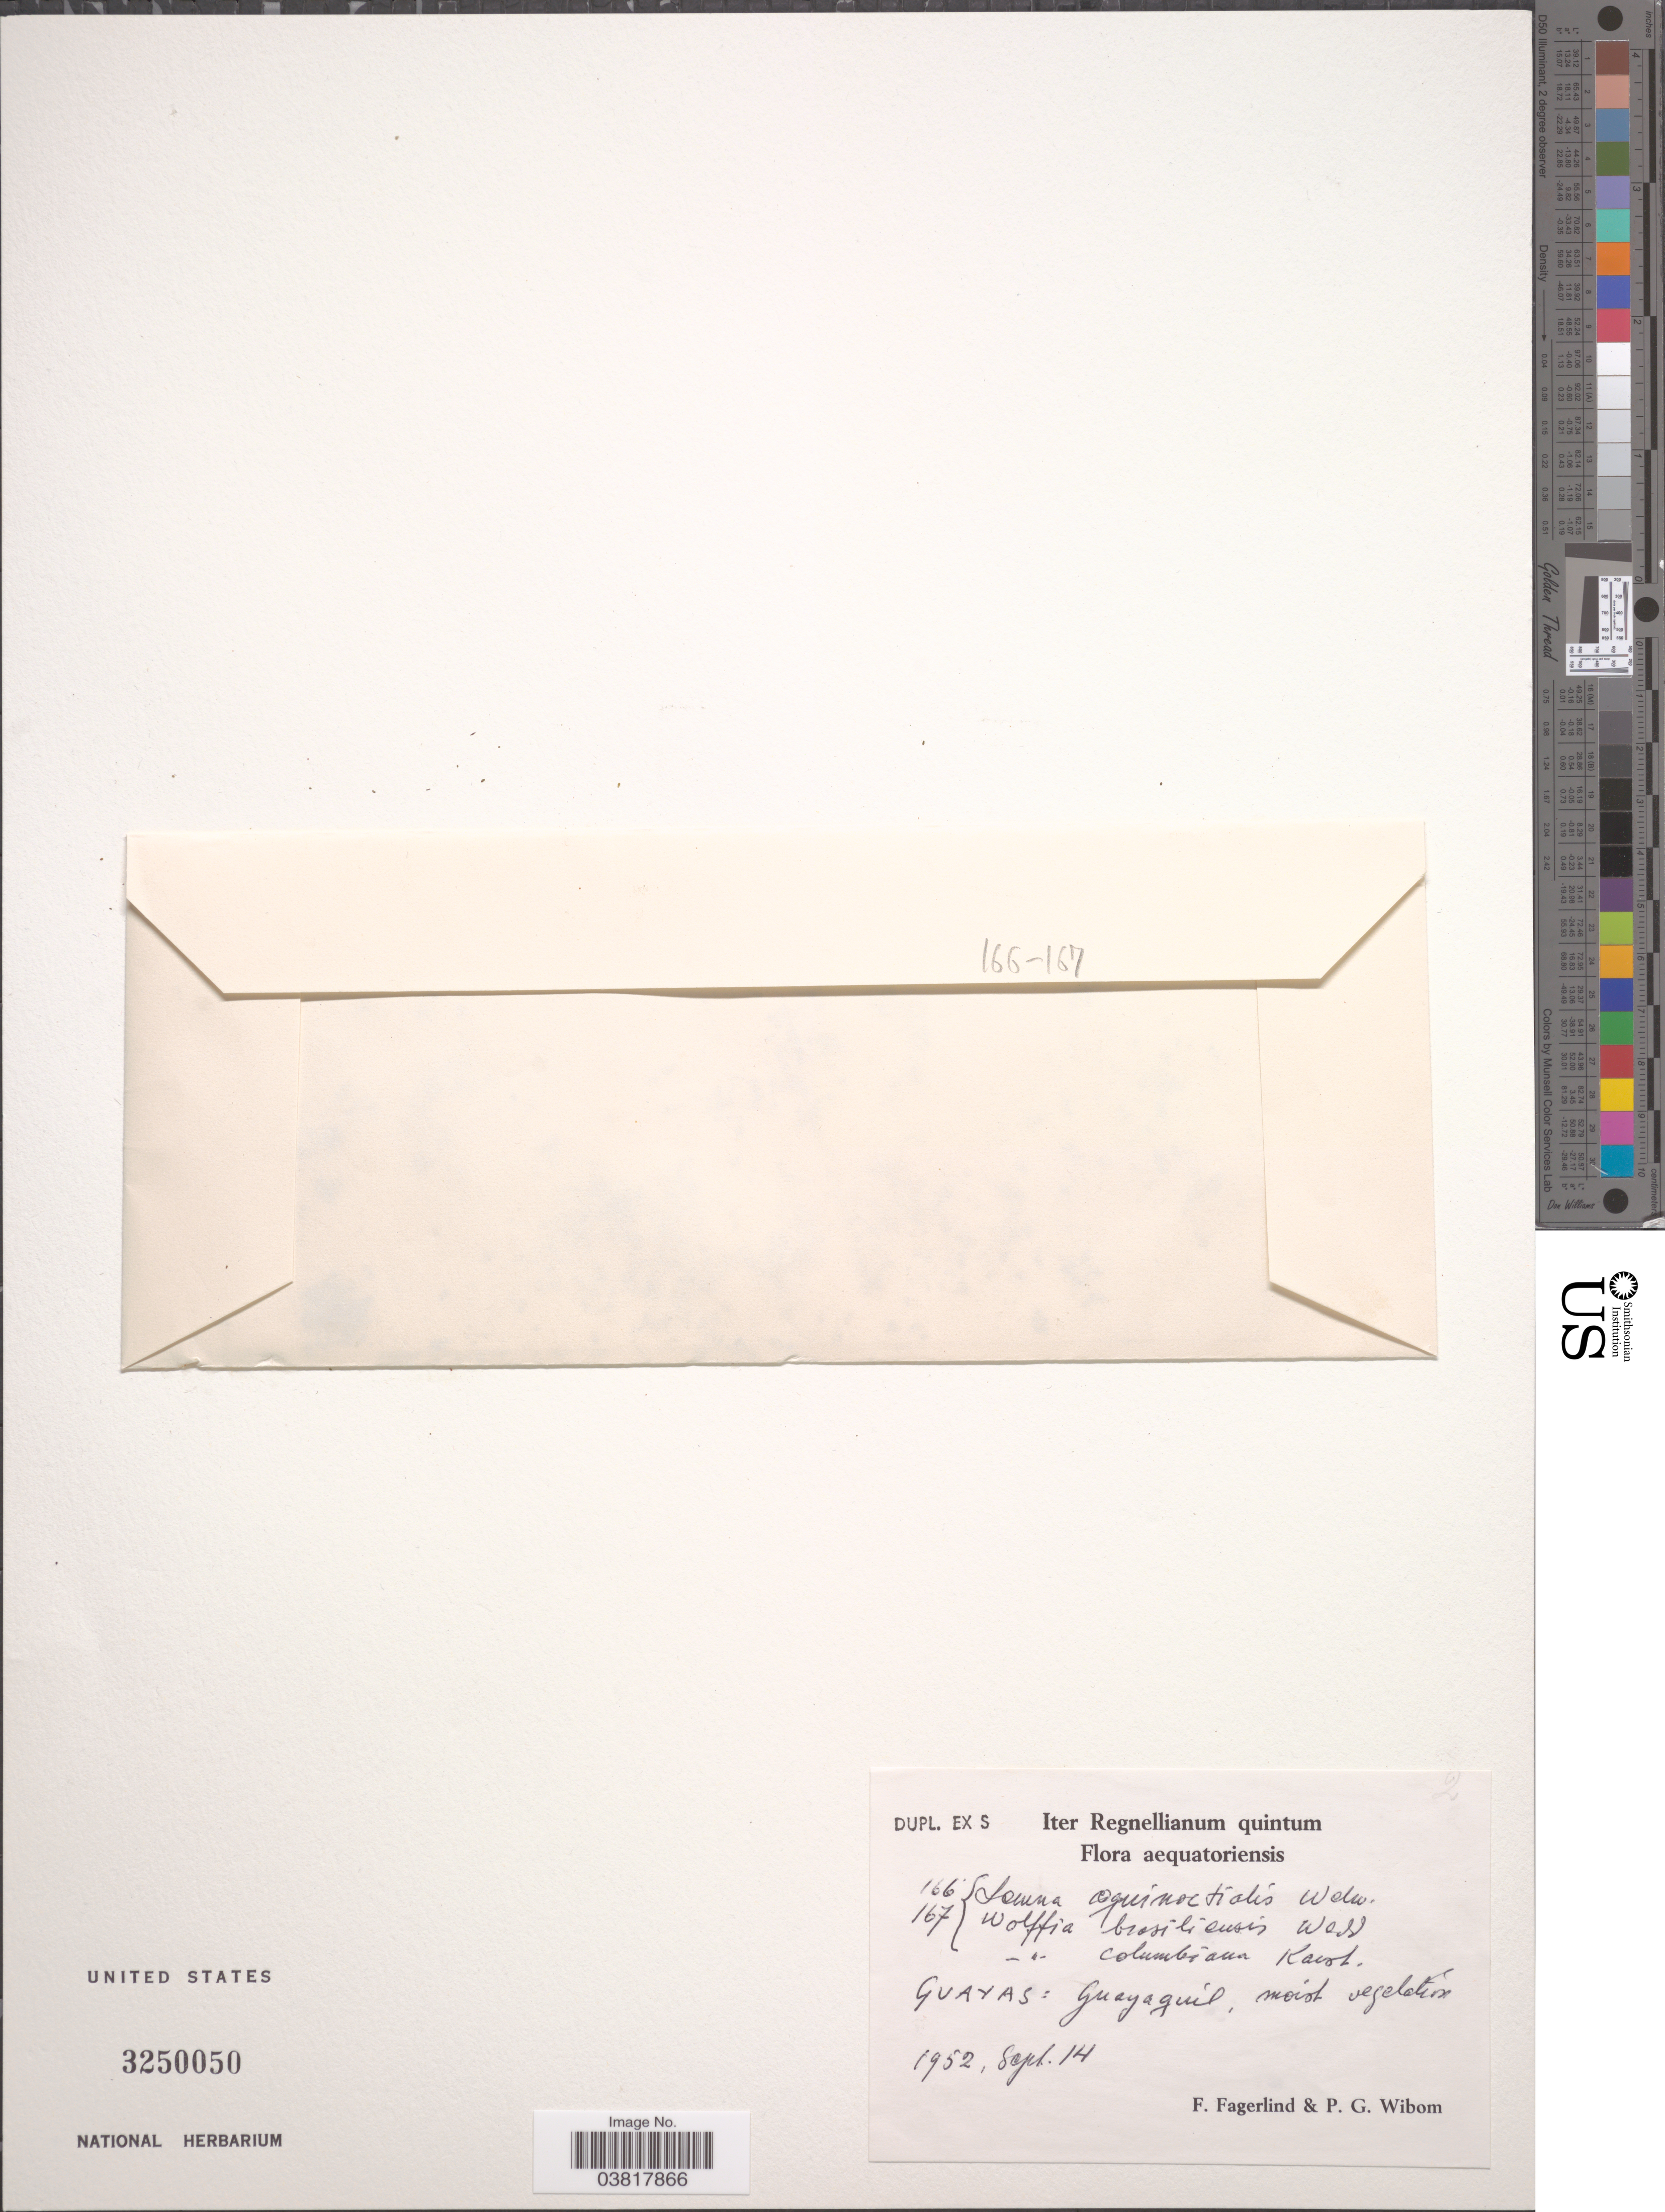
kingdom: Plantae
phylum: Tracheophyta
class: Liliopsida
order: Alismatales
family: Araceae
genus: Lemna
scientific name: Lemna aequinoctialis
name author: Welw.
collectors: F. Fagerlind & P. Wibom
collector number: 166/167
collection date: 1952-09-14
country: Ecuador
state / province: Guayas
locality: Guayaquil.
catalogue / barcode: US 3250050